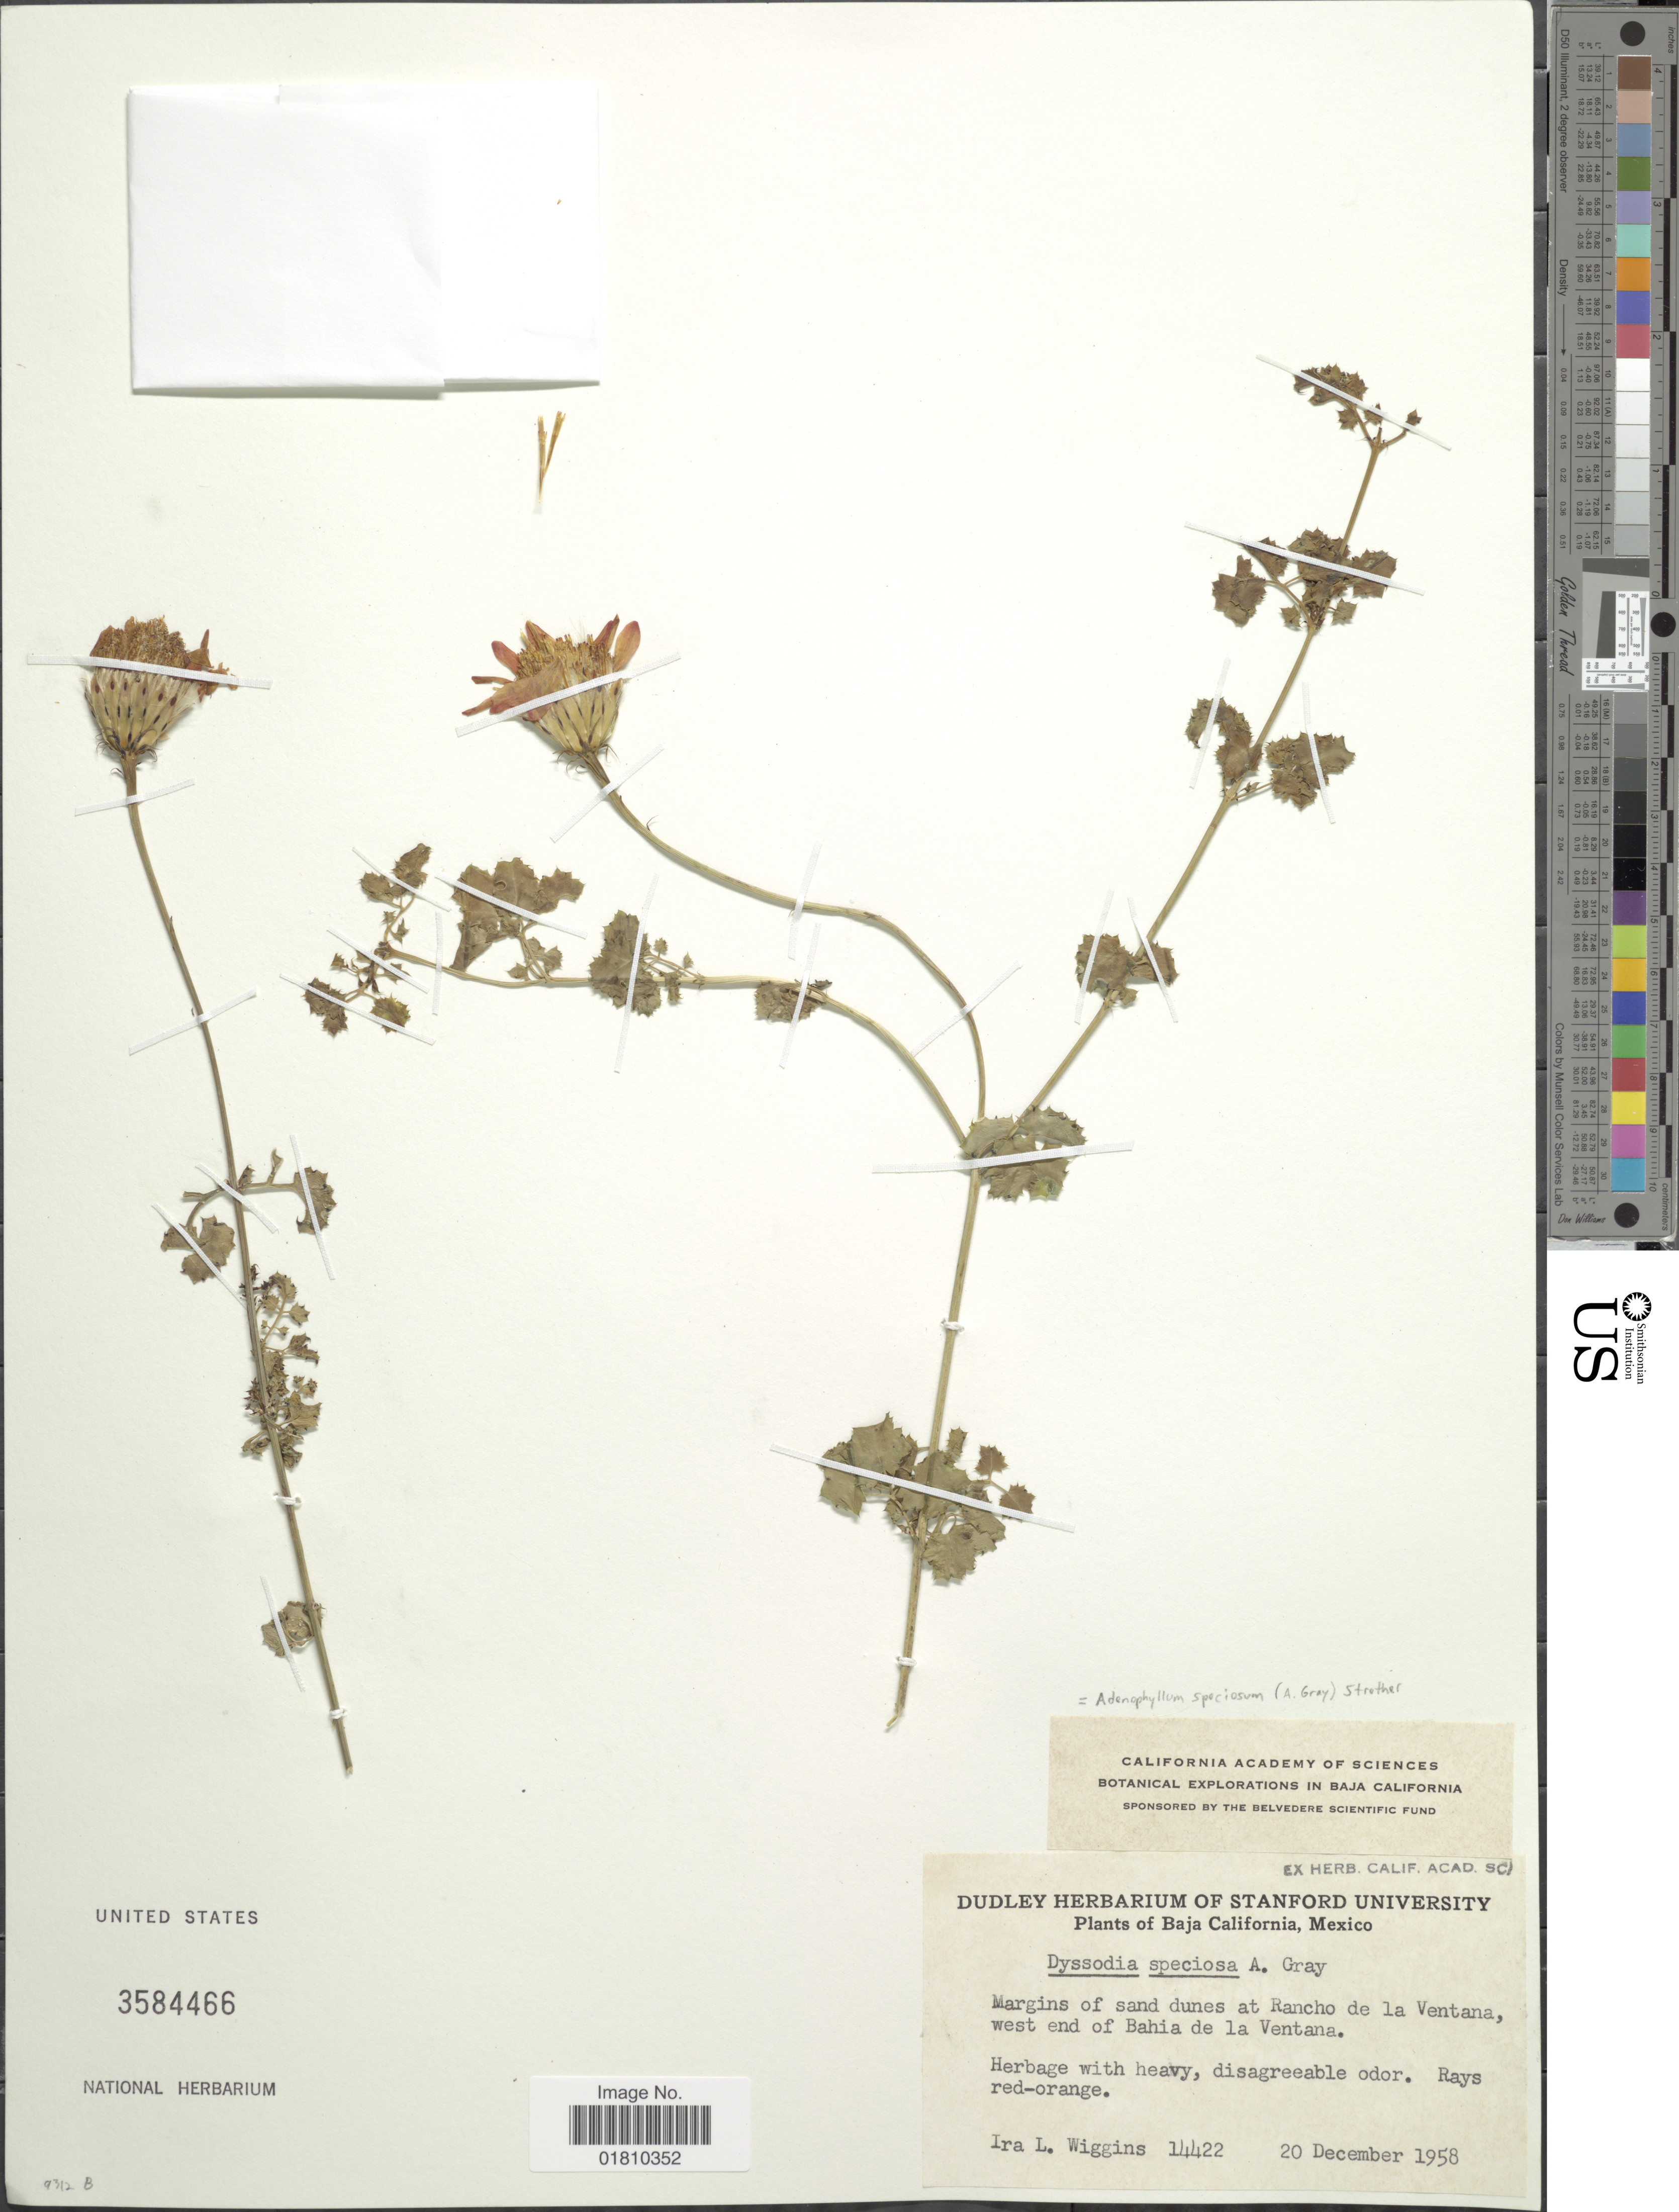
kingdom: Plantae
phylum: Tracheophyta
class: Magnoliopsida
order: Asterales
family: Asteraceae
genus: Adenophyllum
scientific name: Adenophyllum speciosum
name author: (A. Gray) Strother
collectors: I. L. Wiggins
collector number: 14422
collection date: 1958-12-20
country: Mexico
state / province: Baja California Sur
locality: Margins of sand dunes at Racho de la Ventana west end of Bahia de la Ventana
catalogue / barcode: US 3584466